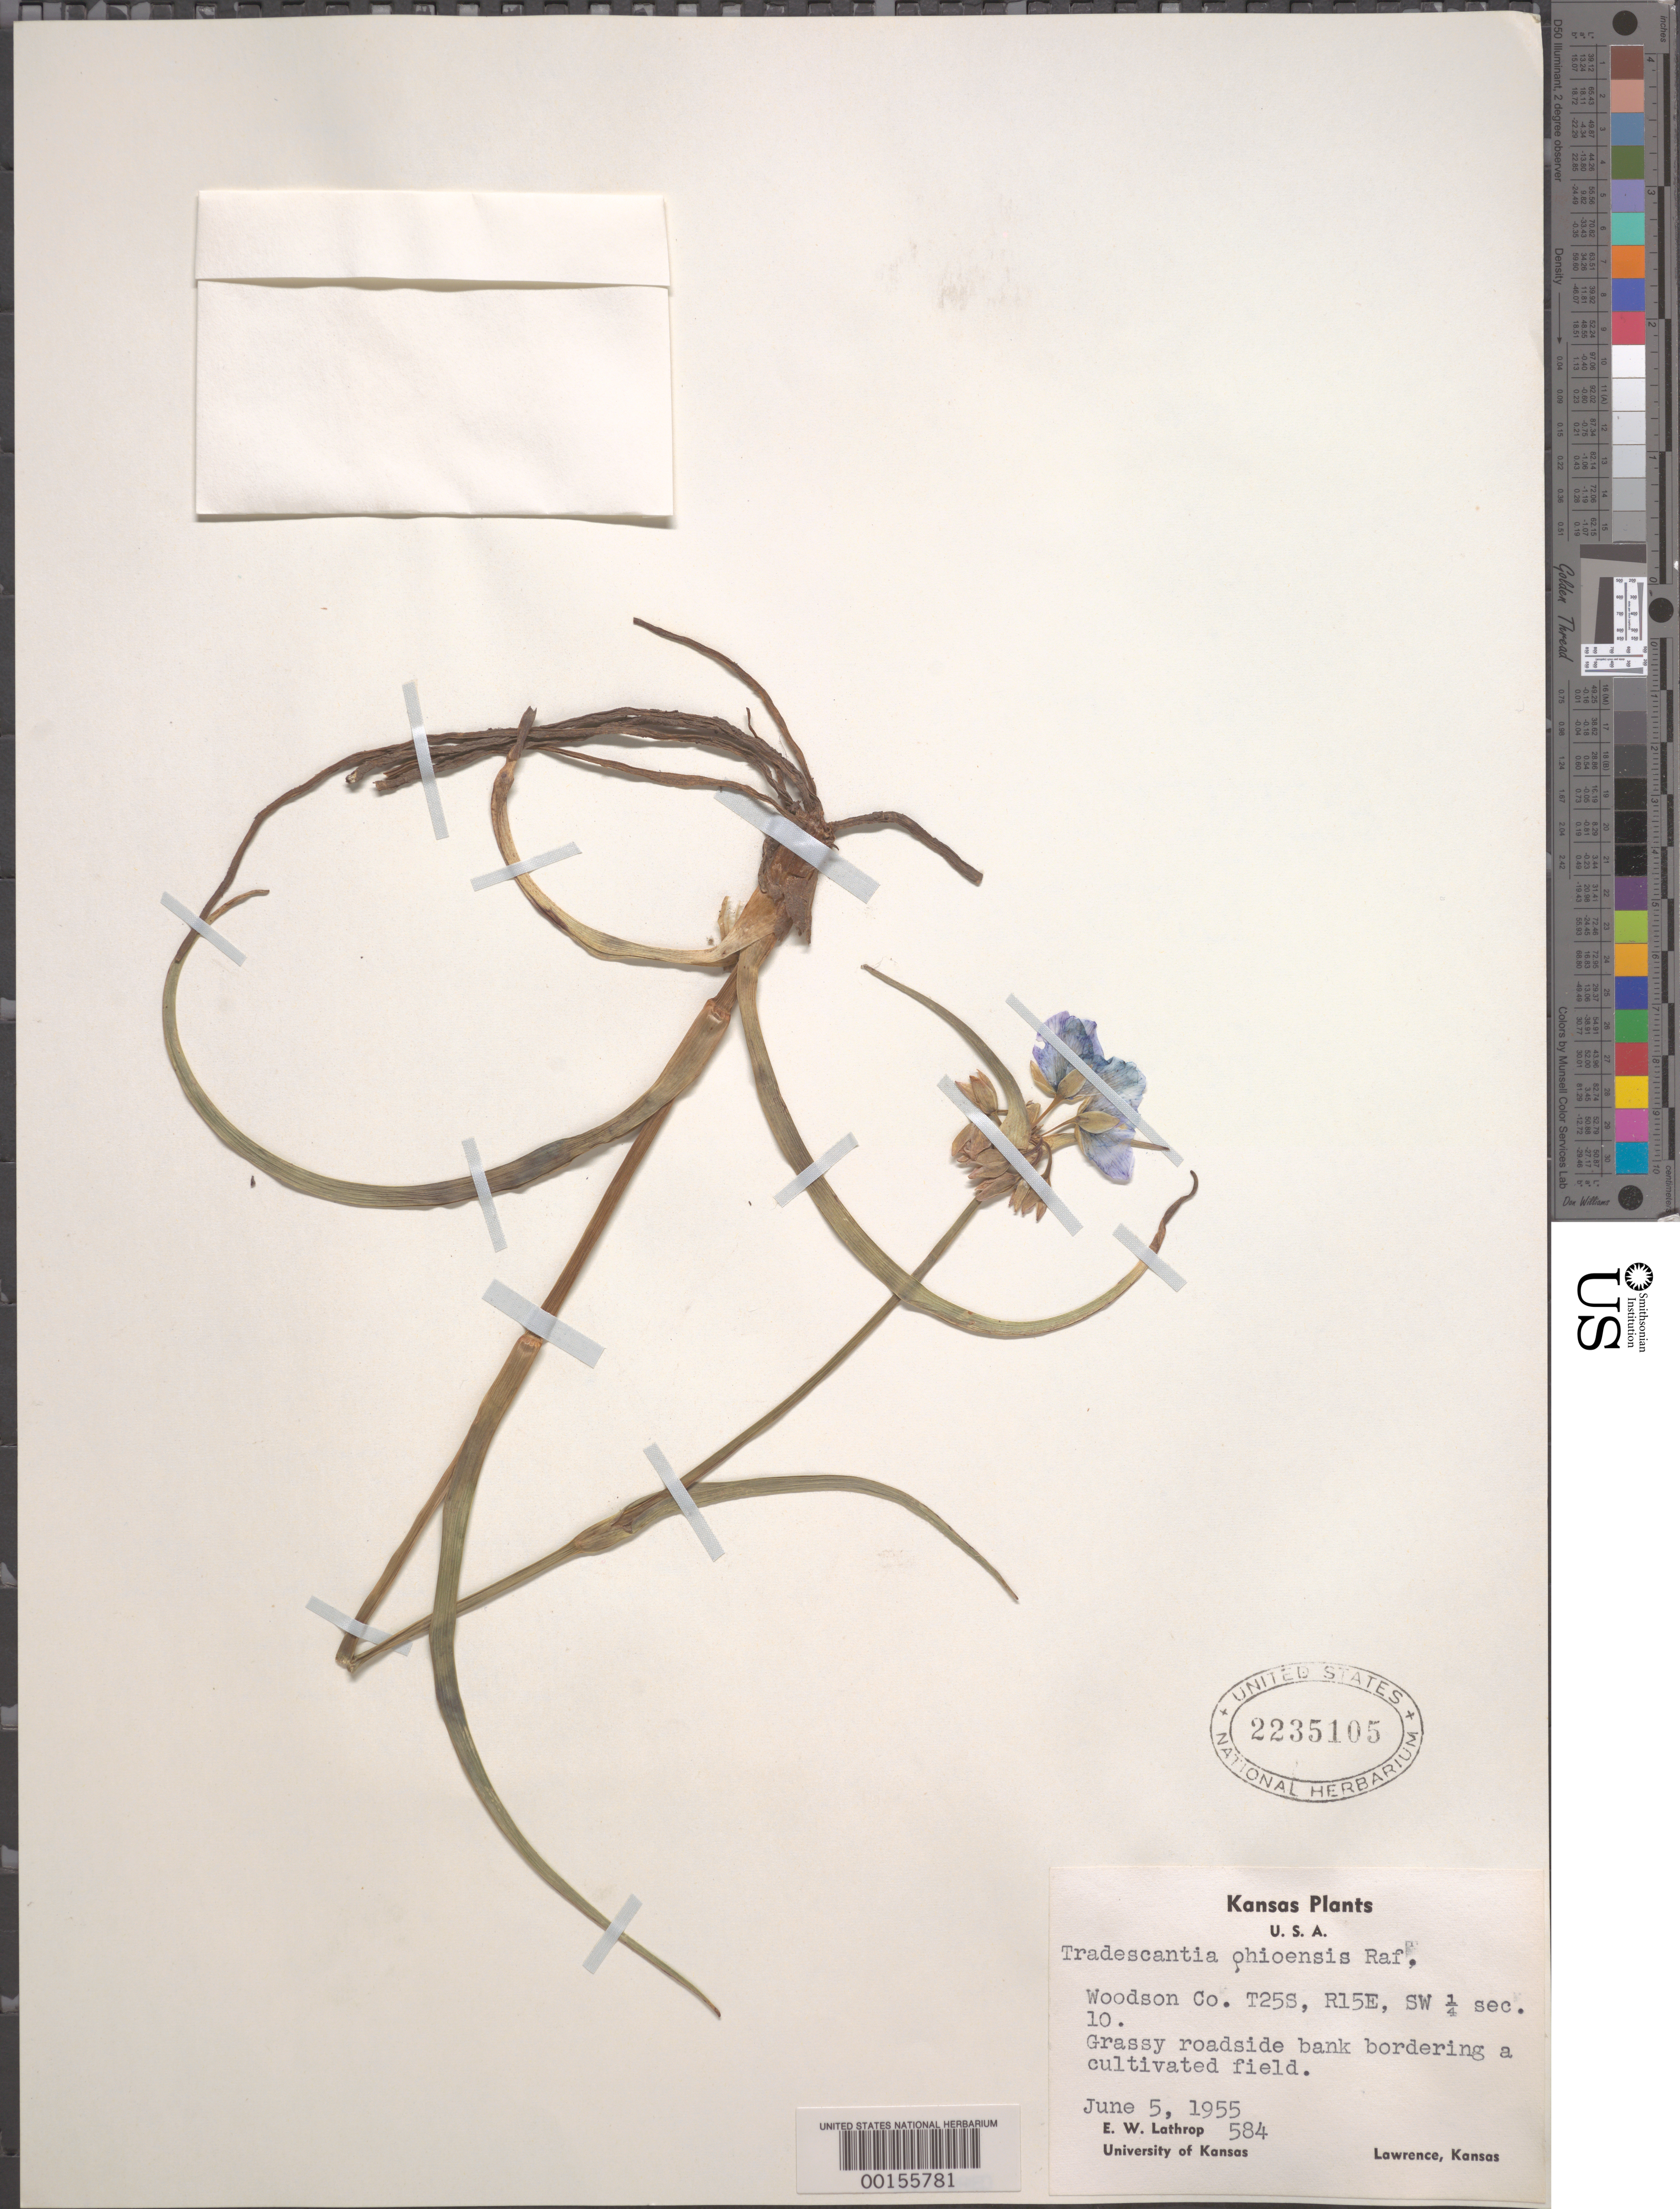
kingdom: Plantae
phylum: Tracheophyta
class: Liliopsida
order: Commelinales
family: Commelinaceae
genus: Tradescantia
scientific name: Tradescantia ohiensis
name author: Raf.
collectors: E. W. Lathrop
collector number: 584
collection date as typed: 05 Jun 1955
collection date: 1955-06-05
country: United States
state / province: Kansas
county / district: Woodson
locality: Lawrence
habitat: Grassy roadside bank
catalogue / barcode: US 2235105